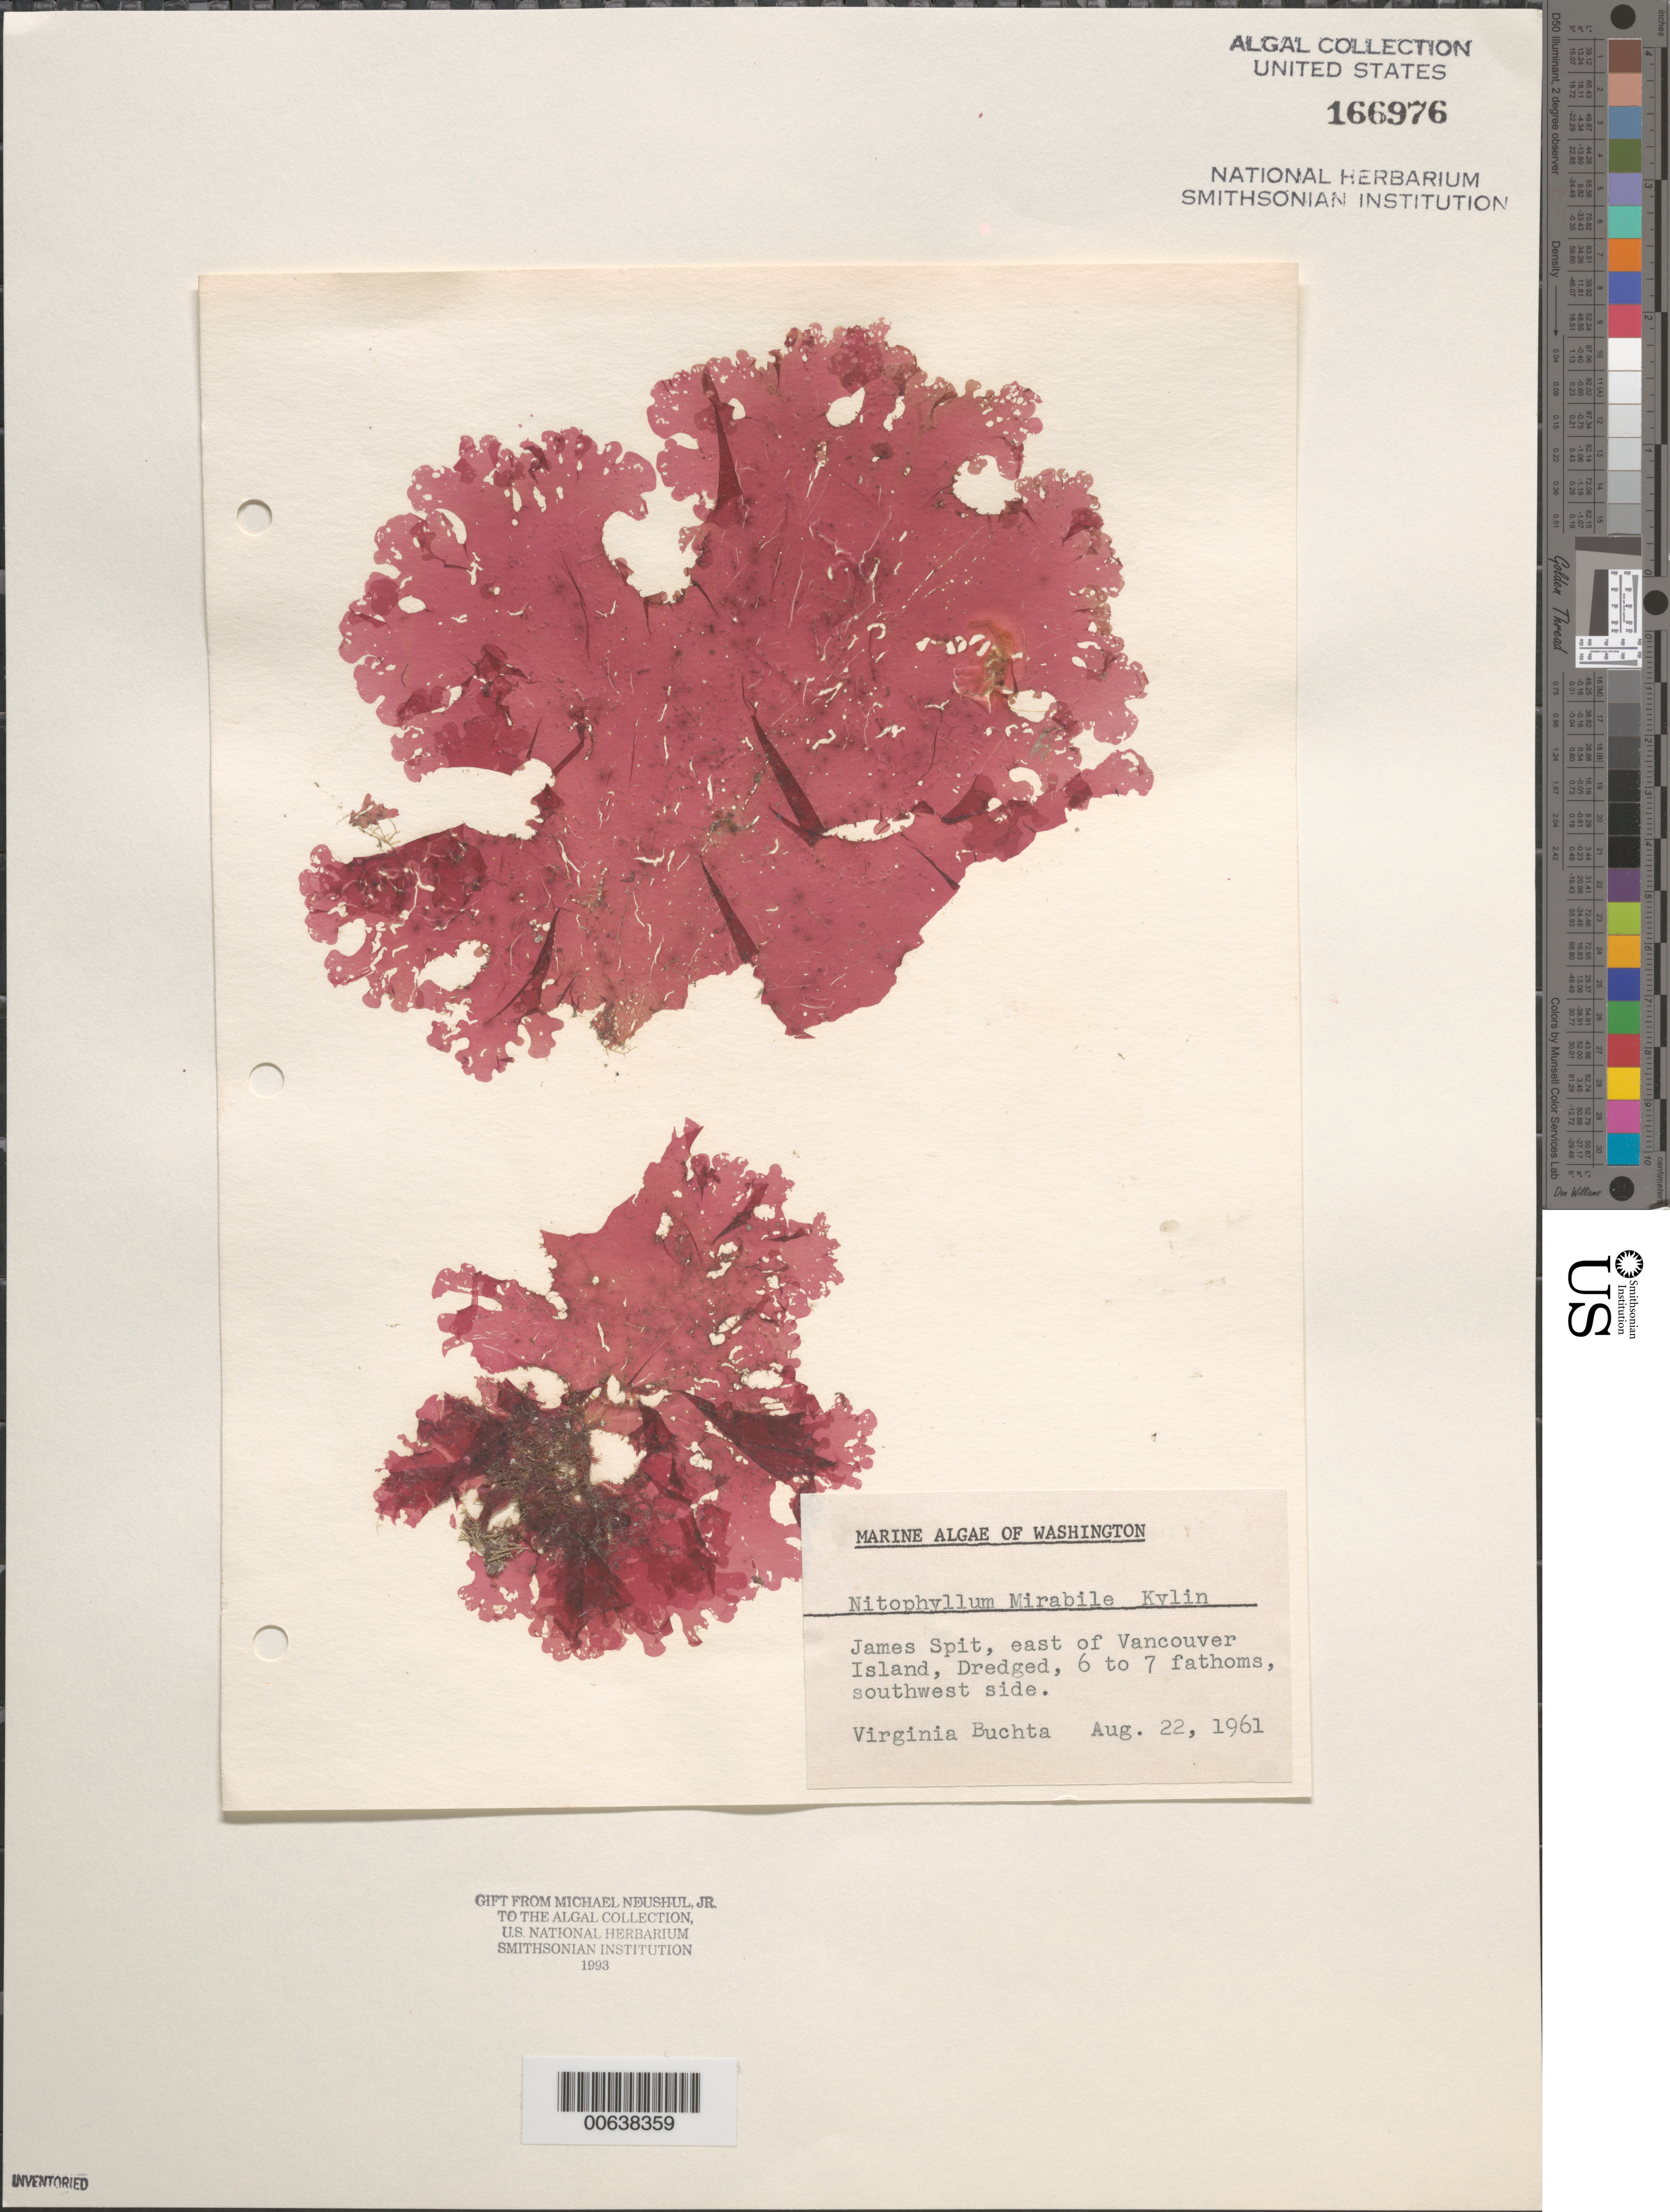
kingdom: Plantae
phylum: Rhodophyta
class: Florideophyceae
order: Ceramiales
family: Delesseriaceae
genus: Neoharaldiophyllum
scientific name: Neoharaldiophyllum mirabile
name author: (Kylin) Kang & M.S. Kim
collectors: V. Buchta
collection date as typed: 22 Aug 1961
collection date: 1961-08-22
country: Canada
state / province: British Columbia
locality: James Spit, east of Vancouver Island, Canada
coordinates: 48 35' N, 123 20" W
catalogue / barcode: US 166976